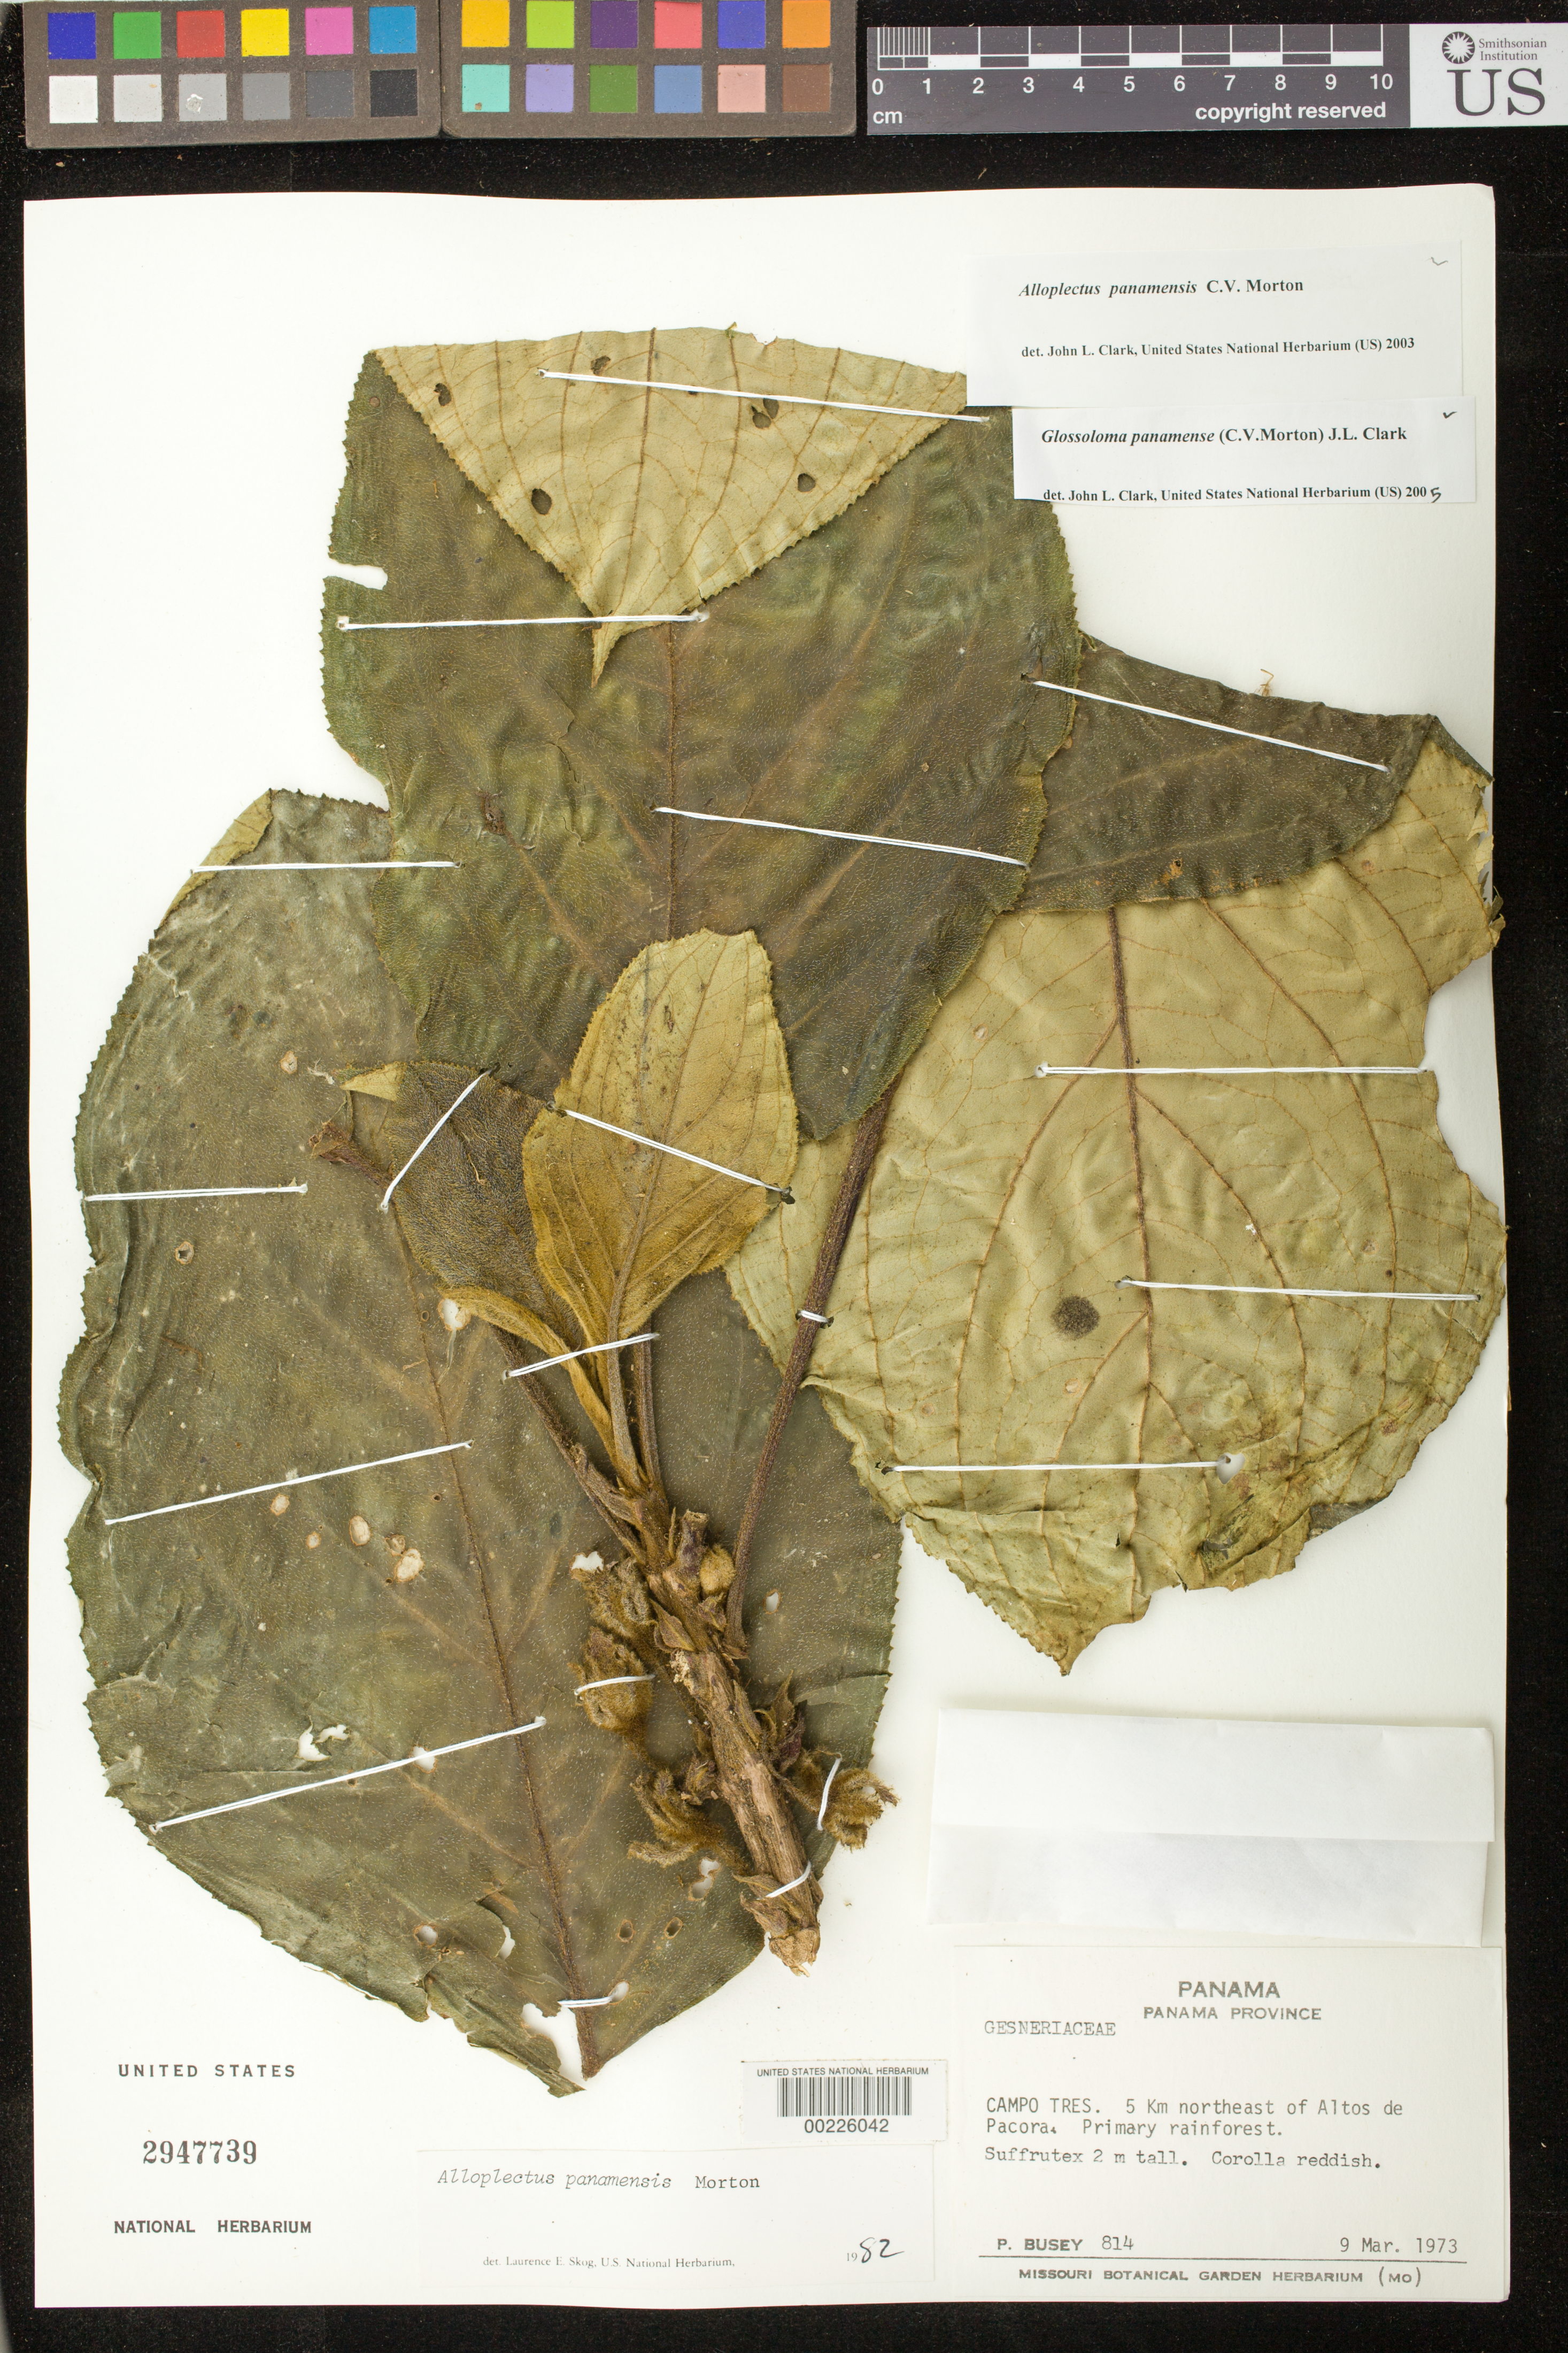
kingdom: Plantae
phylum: Tracheophyta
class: Magnoliopsida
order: Lamiales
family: Gesneriaceae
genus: Glossoloma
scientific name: Glossoloma panamense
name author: (C.V. Morton) J.L. Clark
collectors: P. Busey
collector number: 814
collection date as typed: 09 Mar 1973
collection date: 1973-03-09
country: Panama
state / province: Panamá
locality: Campo Tres, 5 km NE of Altos de Pacora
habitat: Primary rainforest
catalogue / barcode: US 2947739